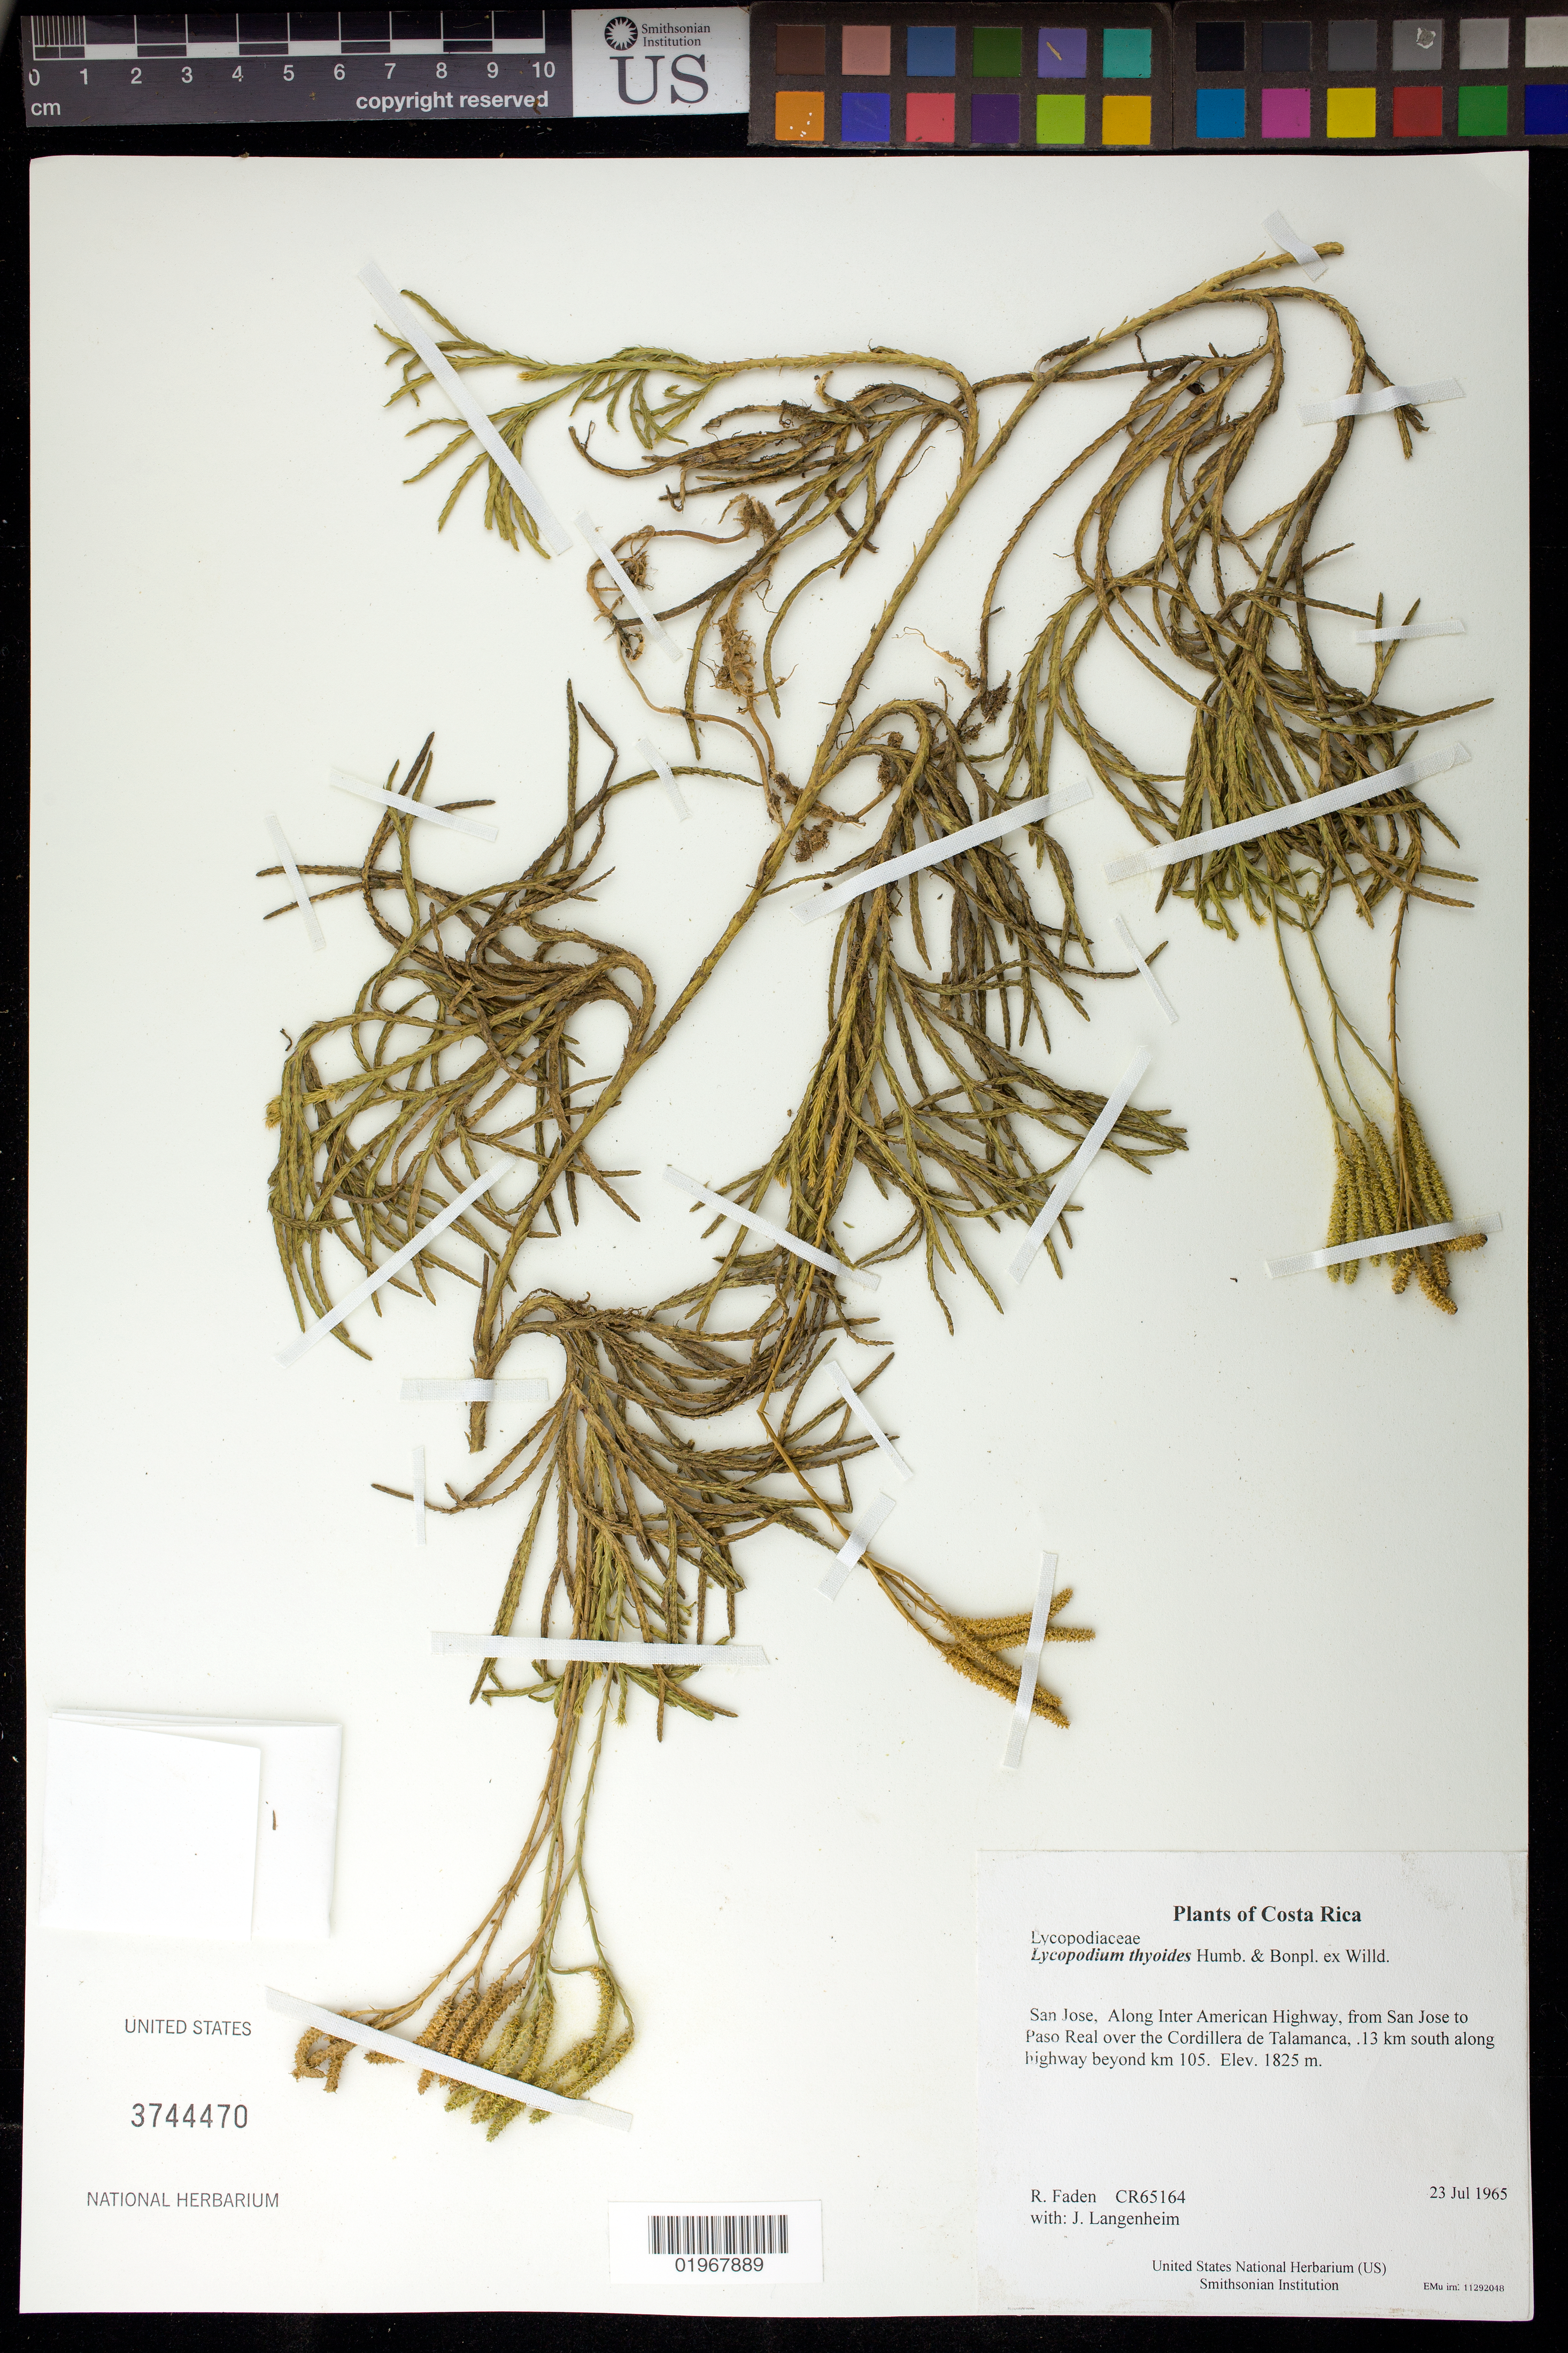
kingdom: Plantae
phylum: Tracheophyta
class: Lycopodiopsida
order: Lycopodiales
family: Lycopodiaceae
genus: Diphasiastrum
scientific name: Diphasiastrum thyoides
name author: (Humb. & Bonpl. ex Willd.) Holub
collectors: R. B. Faden & J. Langenheim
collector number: CR65164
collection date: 1965-07-23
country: Costa Rica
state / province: San Jose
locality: Along Inter American Highway, from San Jose to Paso Real over the Cordillera de Talamanca, .13 km south along highway beyond km 105.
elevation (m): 1825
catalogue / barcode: US 3744470